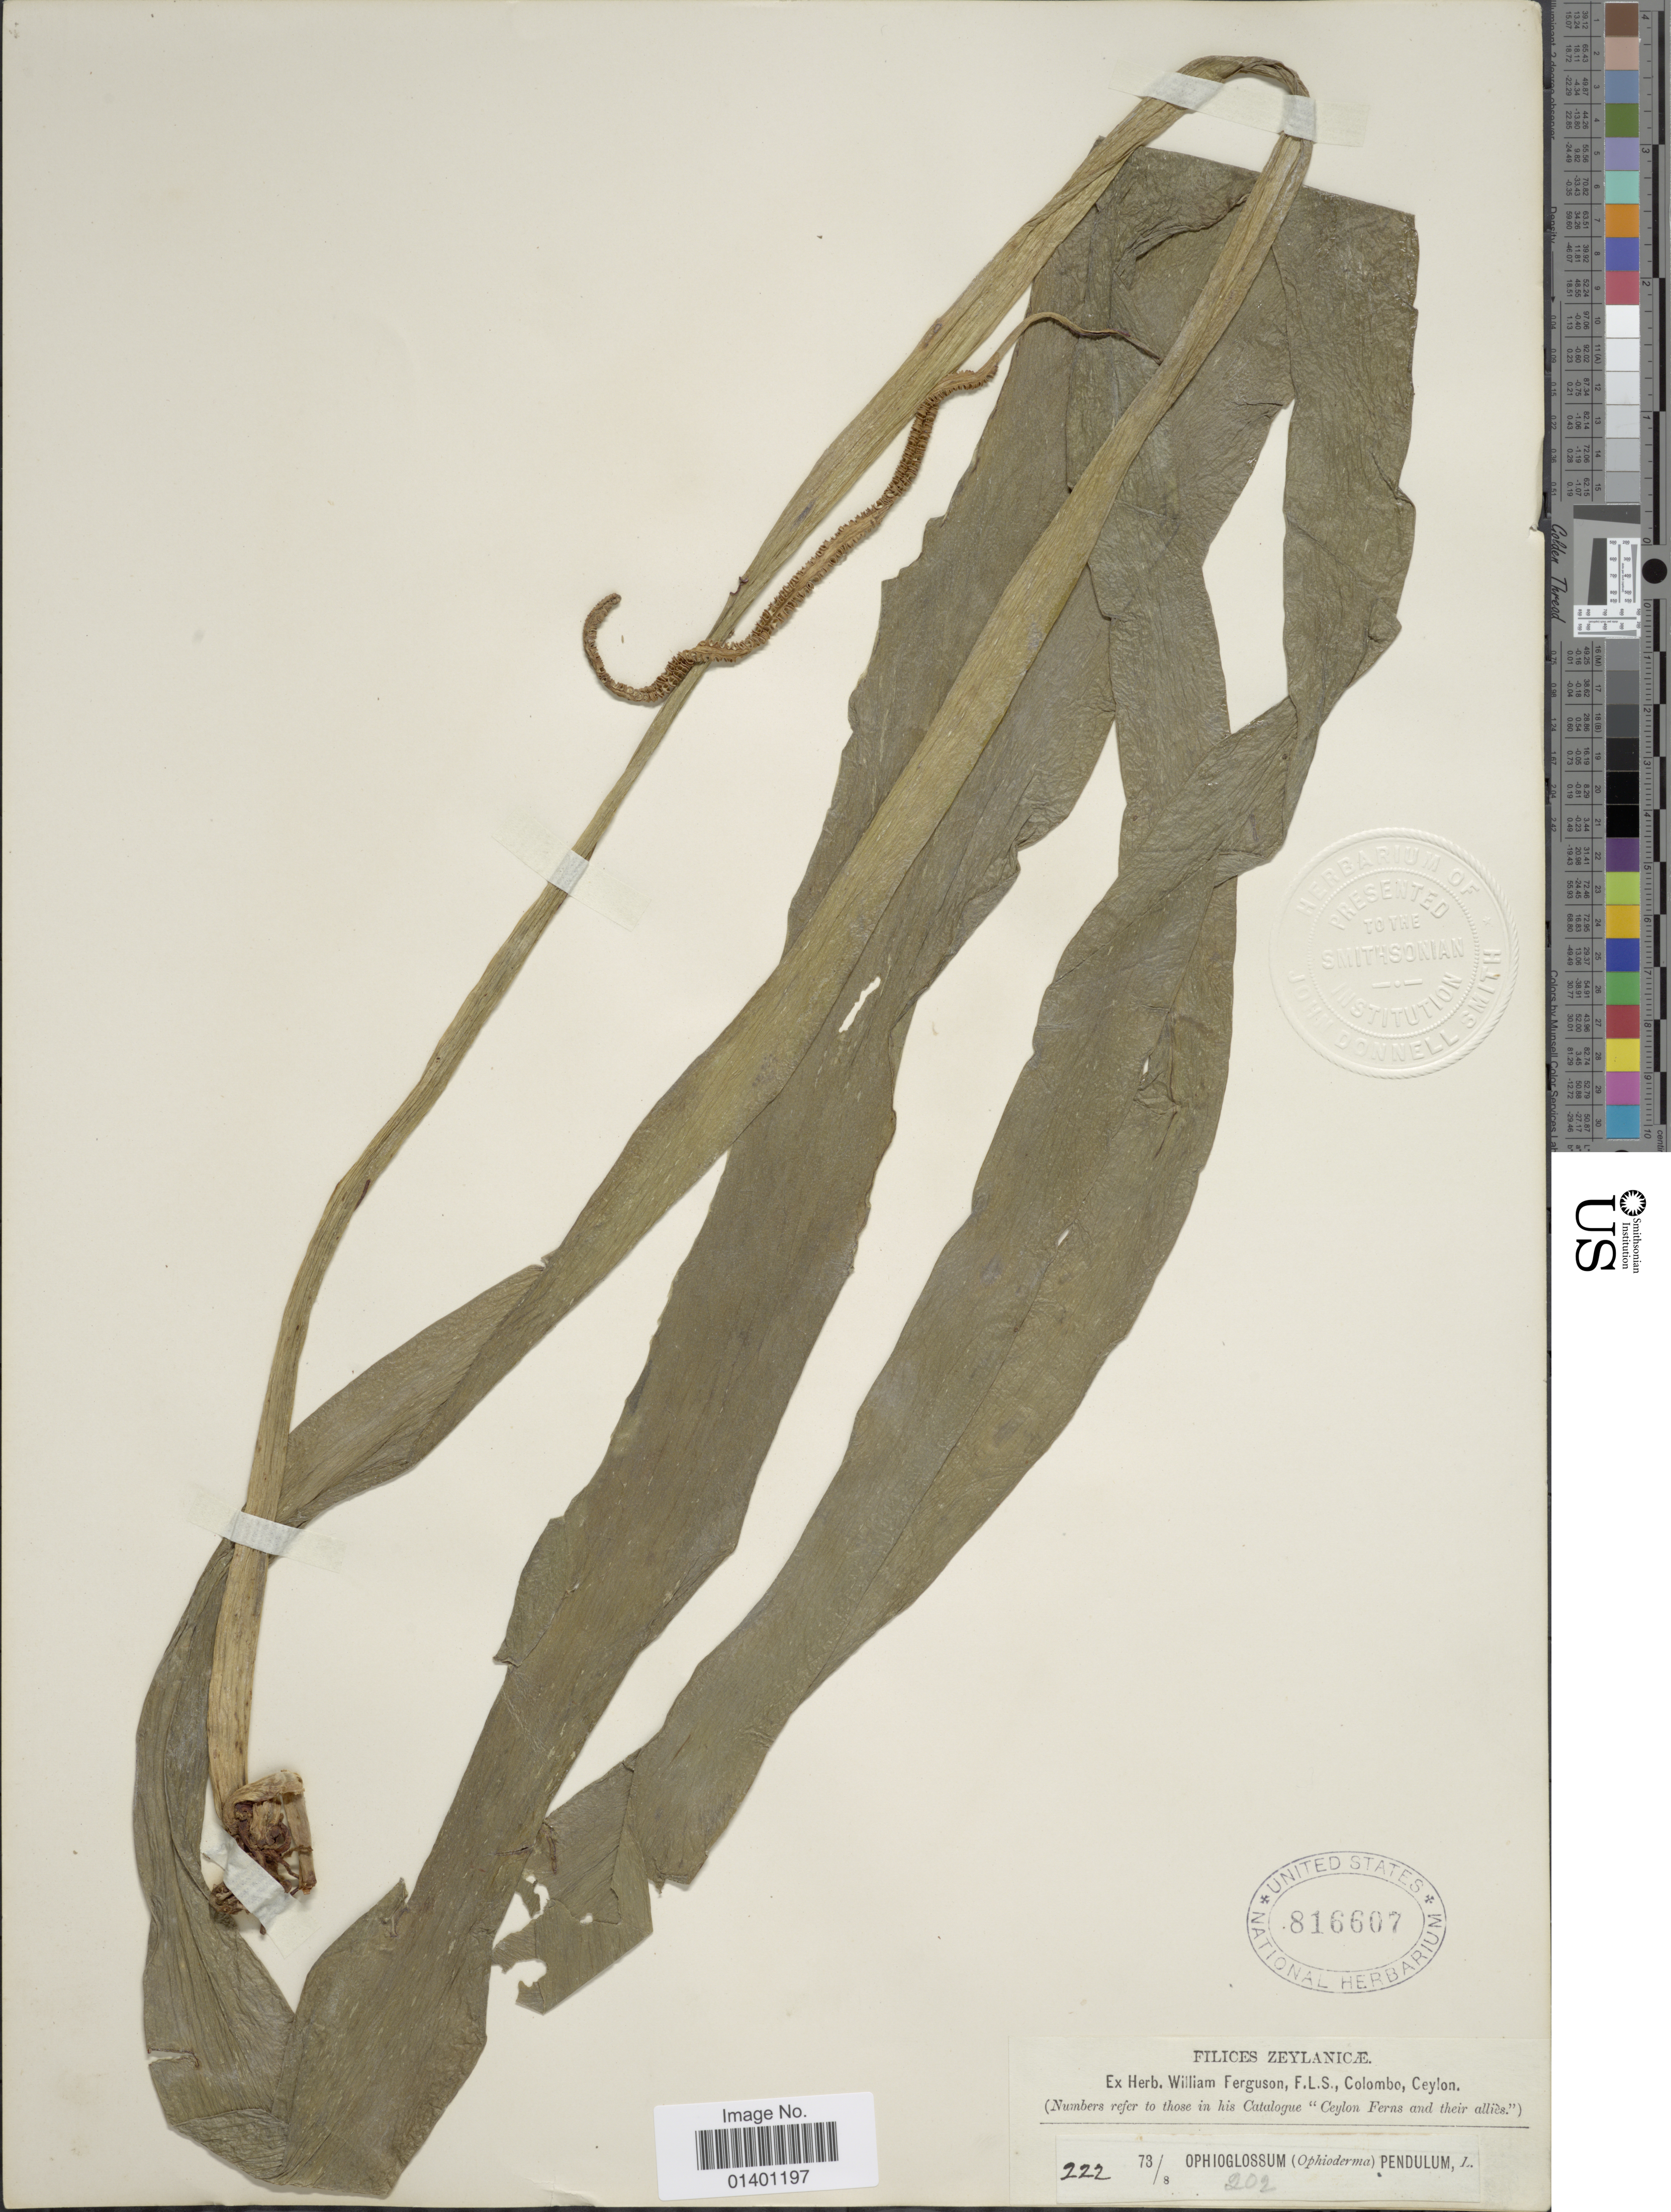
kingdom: Plantae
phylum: Tracheophyta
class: Polypodiopsida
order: Ophioglossales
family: Ophioglossaceae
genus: Ophioglossum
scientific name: Ophioglossum pendulum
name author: L.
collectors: ex herb. W. Ferguson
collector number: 222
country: Sri Lanka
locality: Zeylanicæ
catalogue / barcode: US 816607